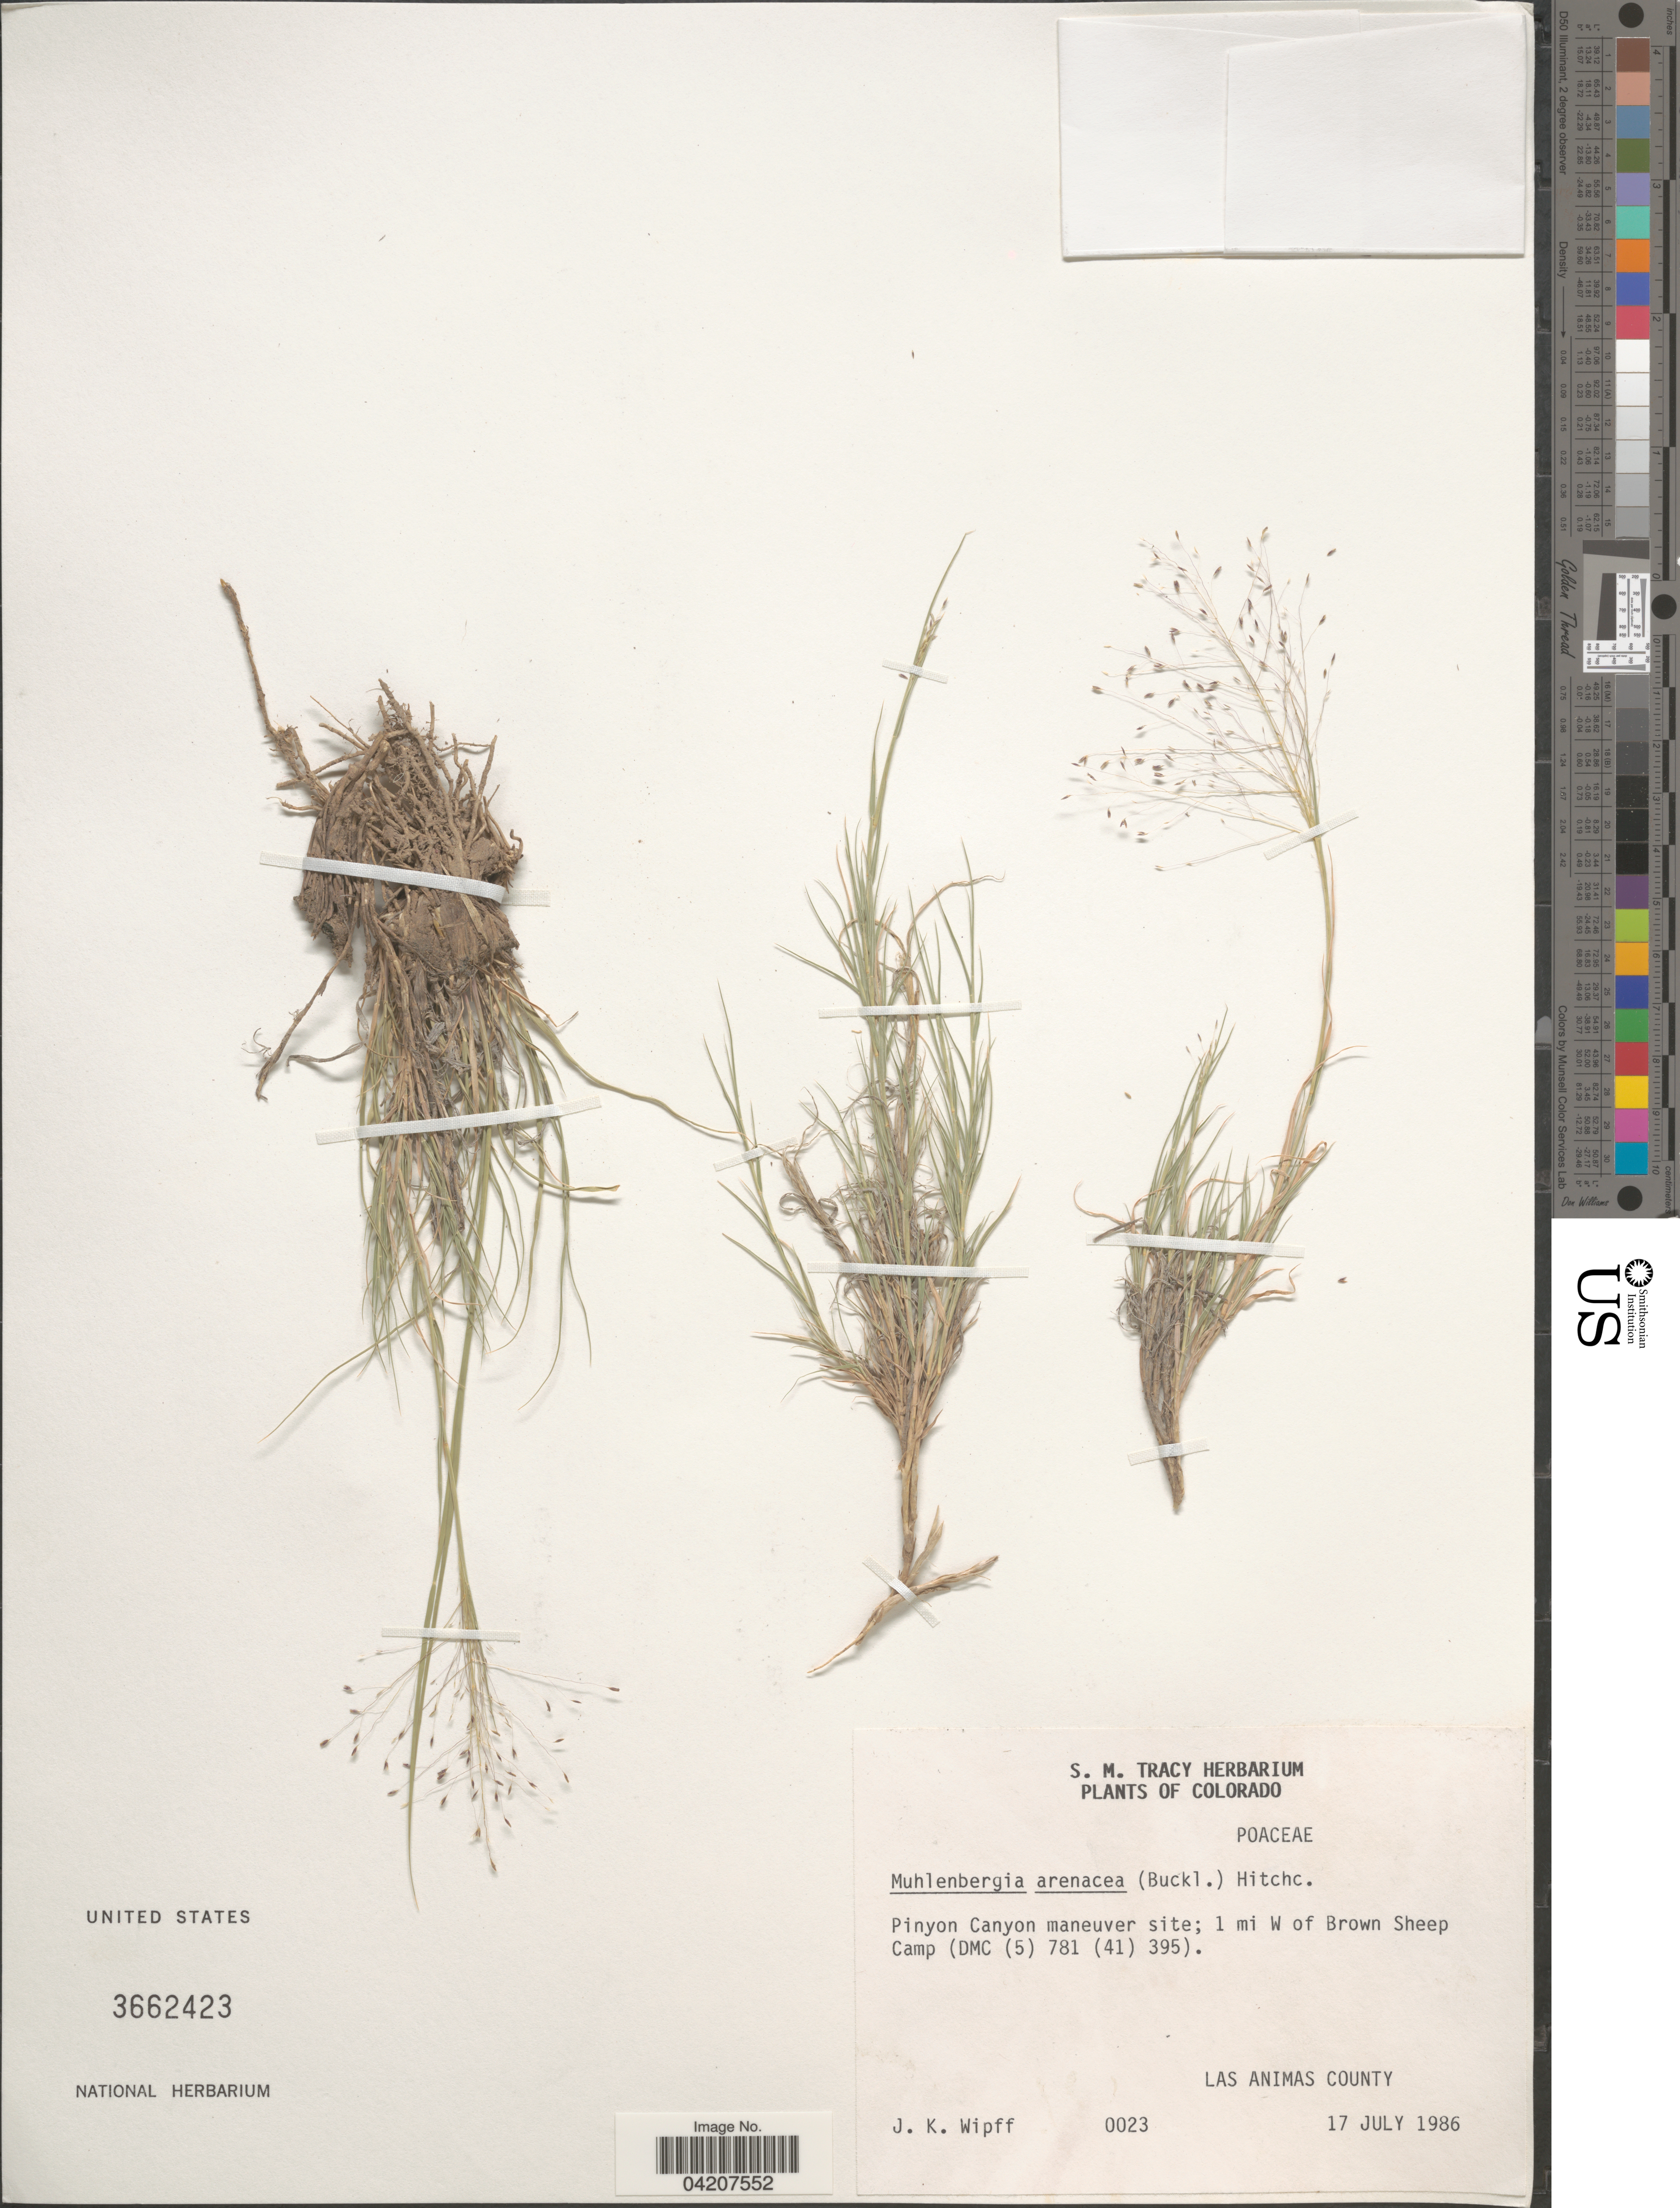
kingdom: Plantae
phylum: Tracheophyta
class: Liliopsida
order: Poales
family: Poaceae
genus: Muhlenbergia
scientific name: Muhlenbergia arenacea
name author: (Buckley) Hitchc.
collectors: J. K. Wipff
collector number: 0023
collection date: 1986-07-17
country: United States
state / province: Colorado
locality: Pinyon Canyon maneuver site; 1 mi W of Brown Sheep Camp (DMC (5) 781 (41) 395). Las Animas County.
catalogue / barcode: US 3662423